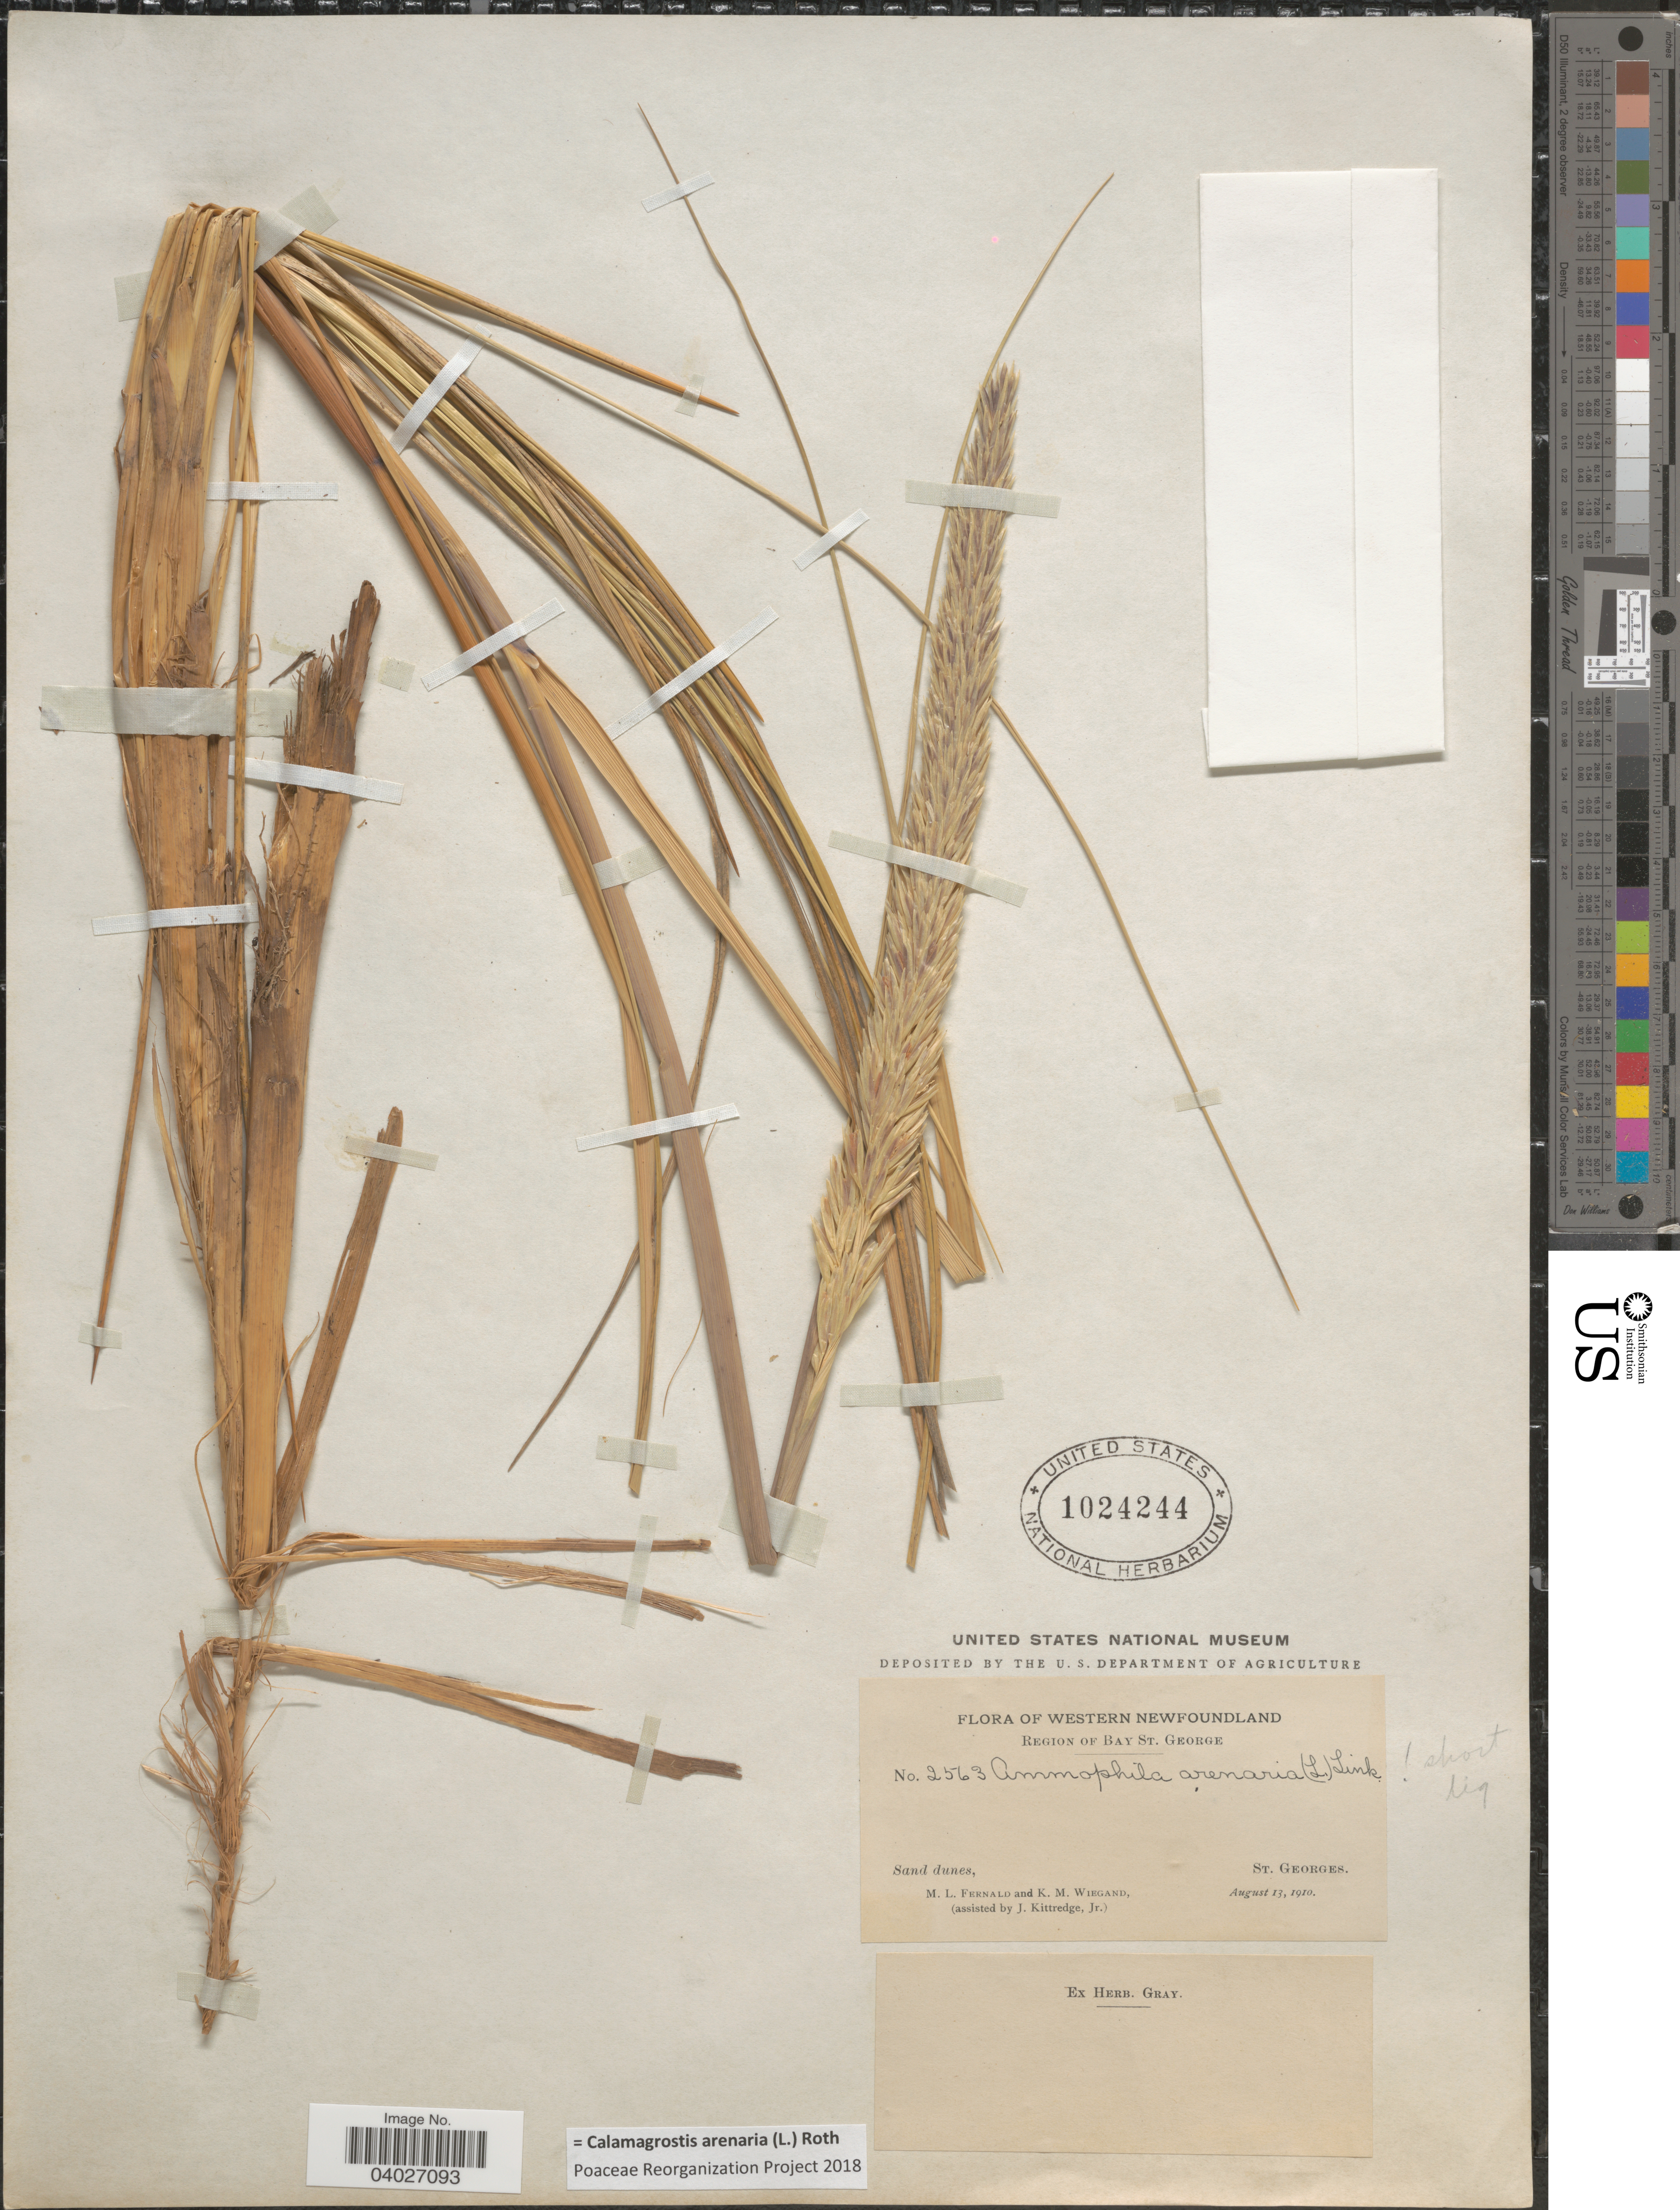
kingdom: Plantae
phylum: Tracheophyta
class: Liliopsida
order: Poales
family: Poaceae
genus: Calamagrostis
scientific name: Calamagrostis arenaria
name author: (L.) Roth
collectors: M. L. Fernald, K. M. Wiegand & J. Kittredge Jr.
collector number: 2563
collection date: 1910-08-13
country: Canada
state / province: Newfoundland and Labrador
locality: Western Newfoundland. Region of Bay St. George. Sand dunes, St. Georges.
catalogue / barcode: US 1024244